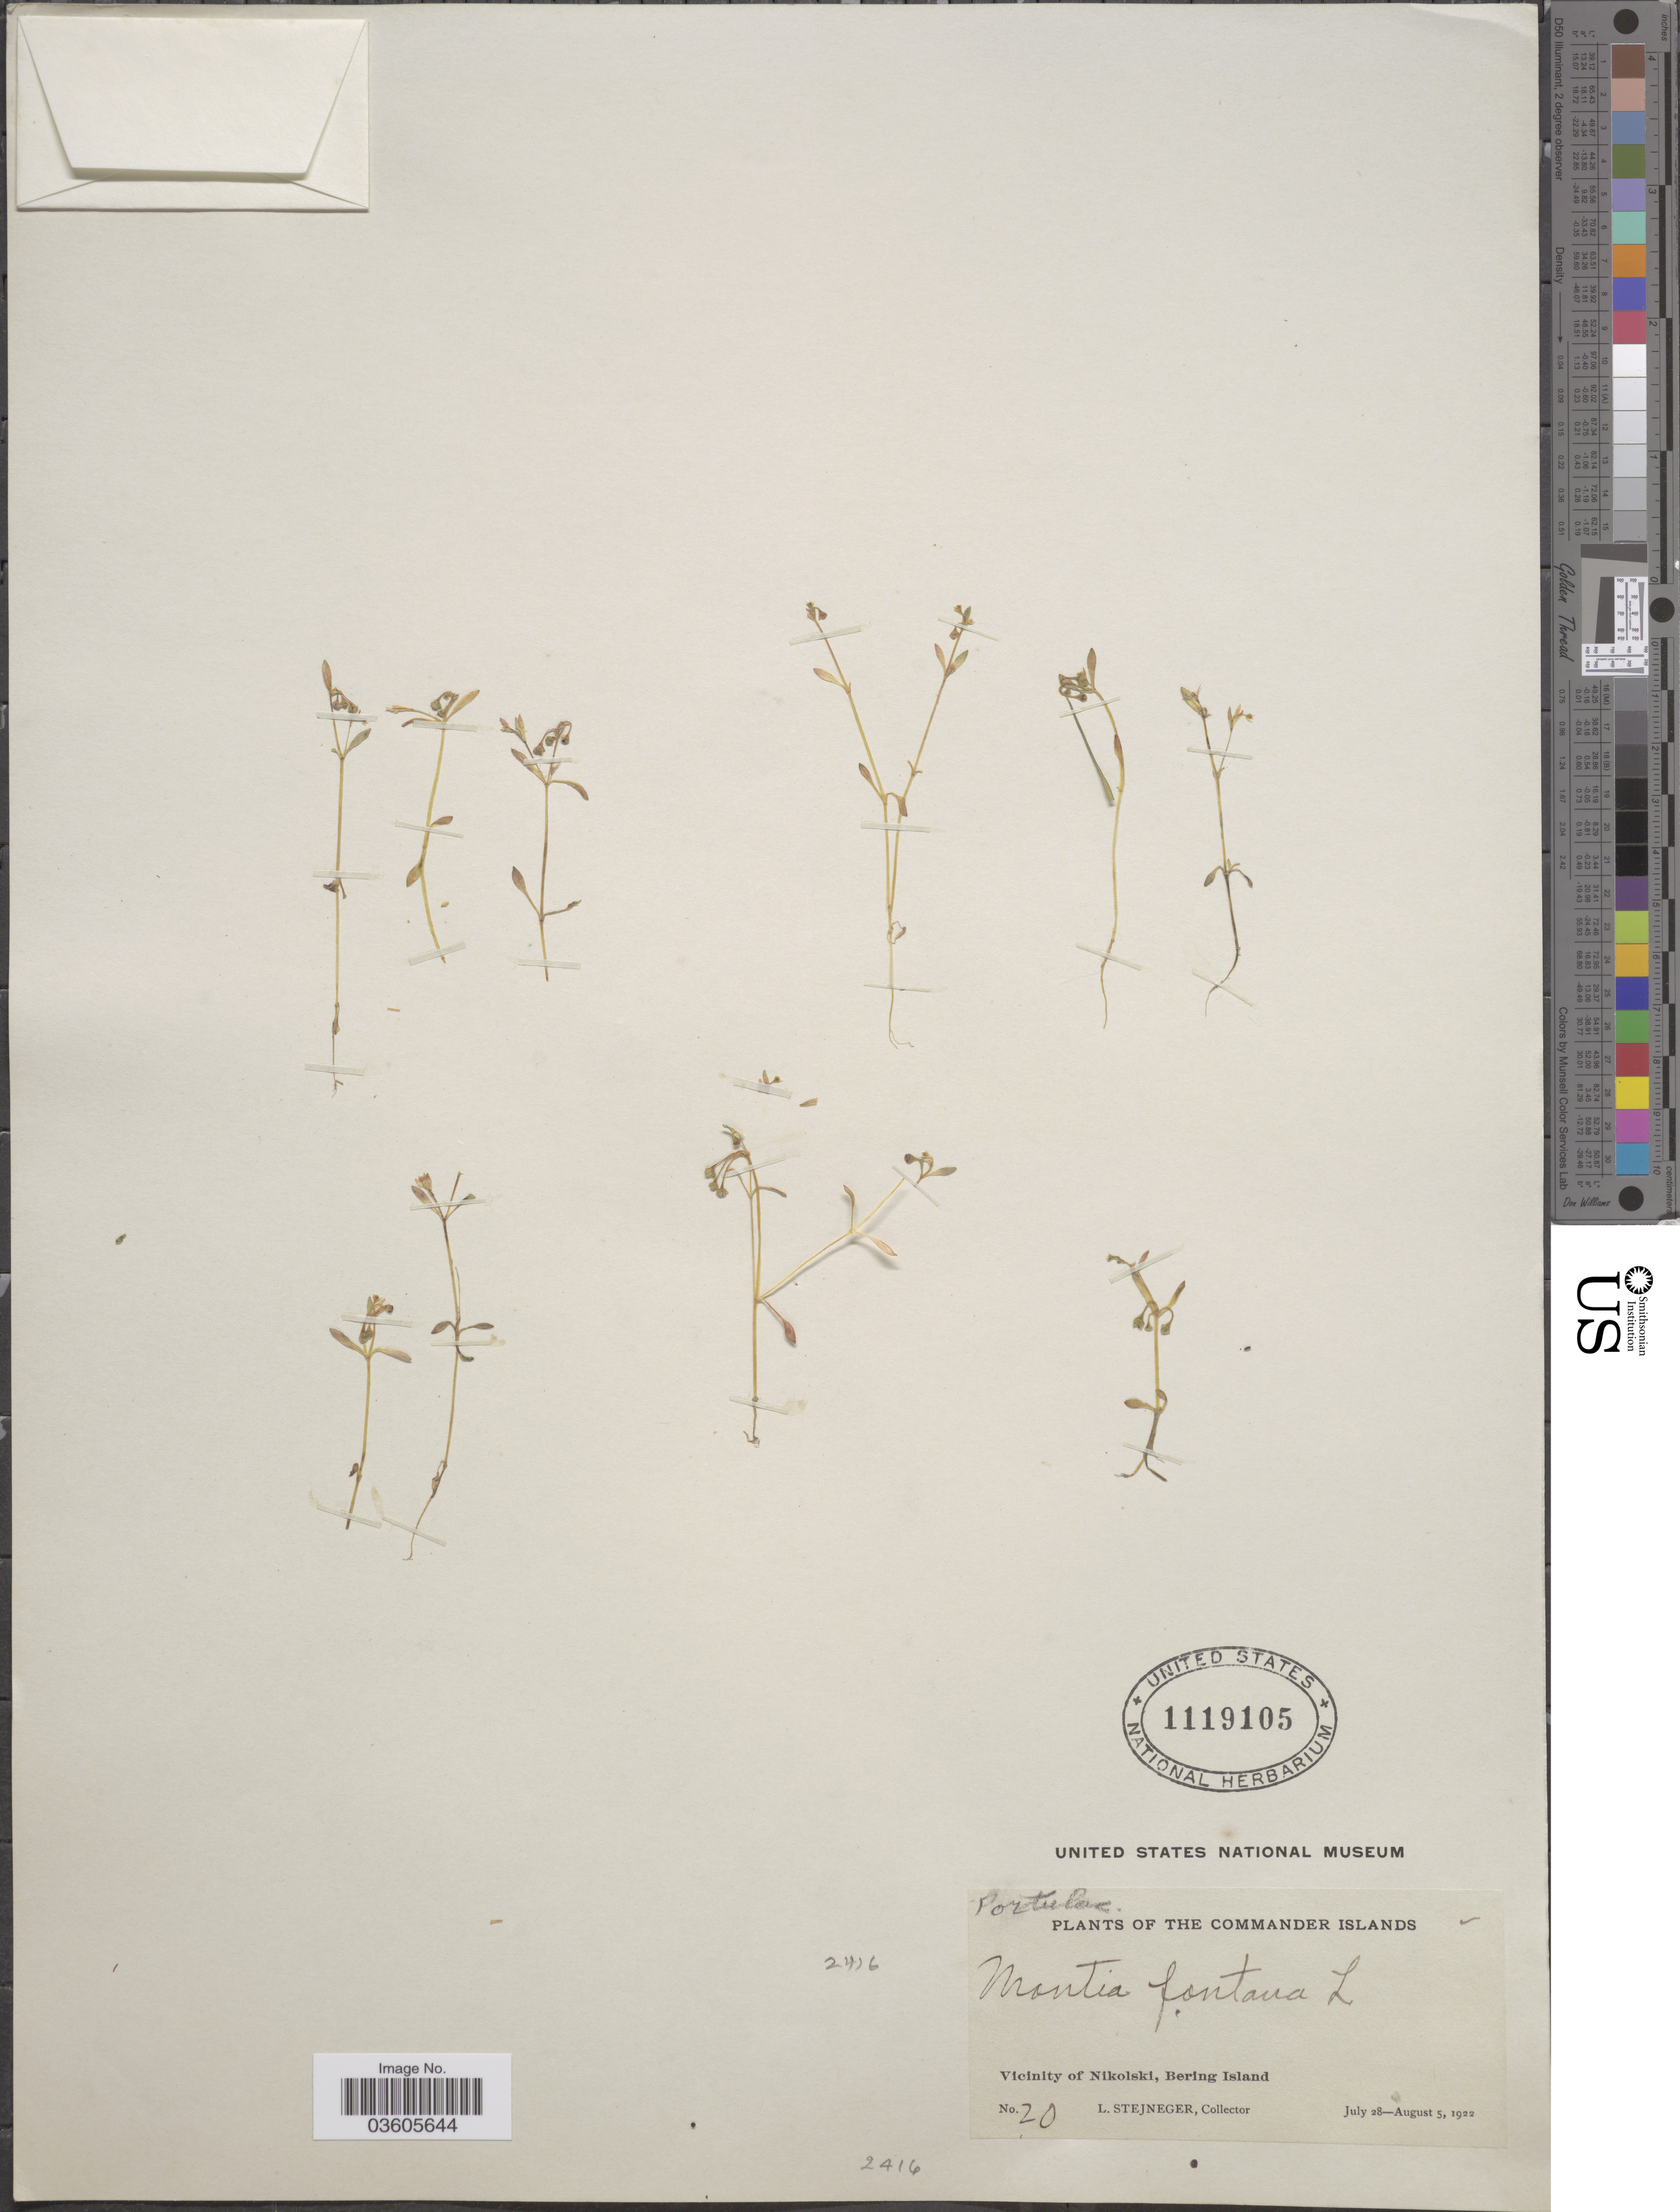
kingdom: Plantae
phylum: Tracheophyta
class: Magnoliopsida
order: Caryophyllales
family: Montiaceae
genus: Montia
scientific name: Montia fontana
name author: L.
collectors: L. Stejneger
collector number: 20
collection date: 1922-07-28/1922-08-05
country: Russian Federation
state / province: Kamchatka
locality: The Commander Islands. Vicinity of Nikolski, Bering Island.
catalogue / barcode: US 1119105